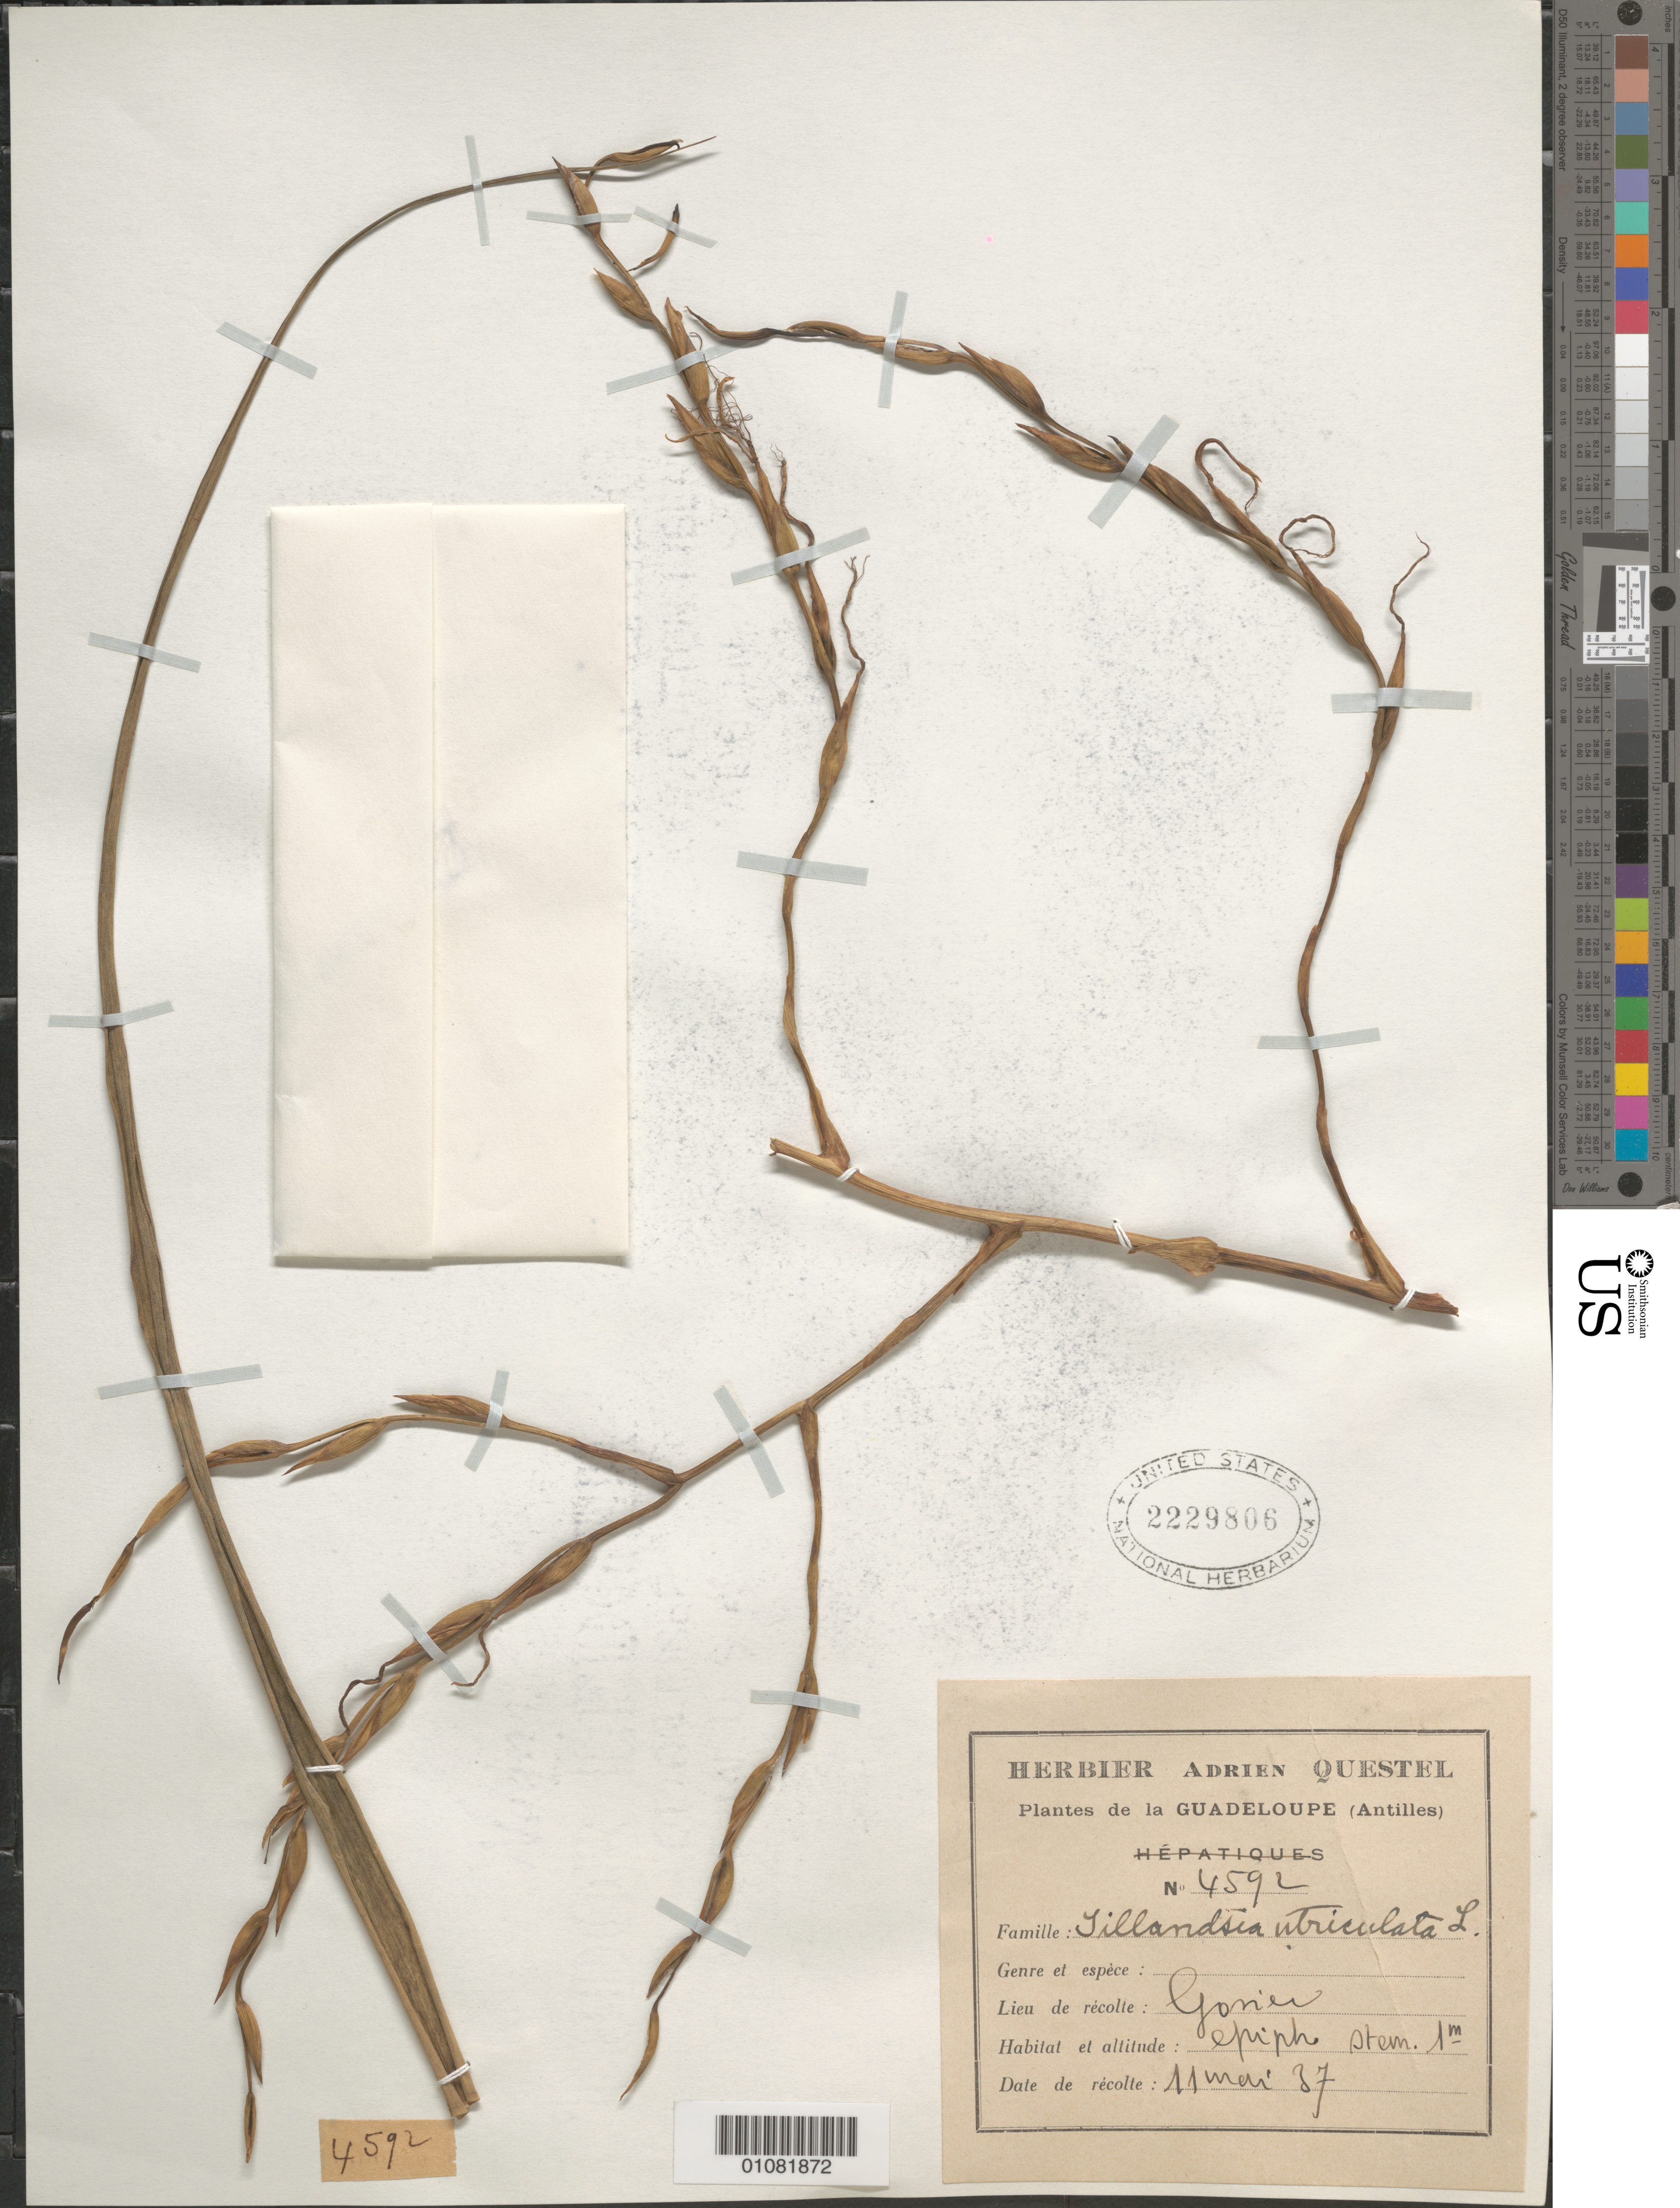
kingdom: Plantae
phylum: Tracheophyta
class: Liliopsida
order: Poales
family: Bromeliaceae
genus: Tillandsia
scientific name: Tillandsia utriculata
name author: L.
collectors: A. Questel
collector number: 4592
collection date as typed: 11 May 1937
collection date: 1937-05-11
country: Guadeloupe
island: Grande Terre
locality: Gosier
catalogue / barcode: US 2229806